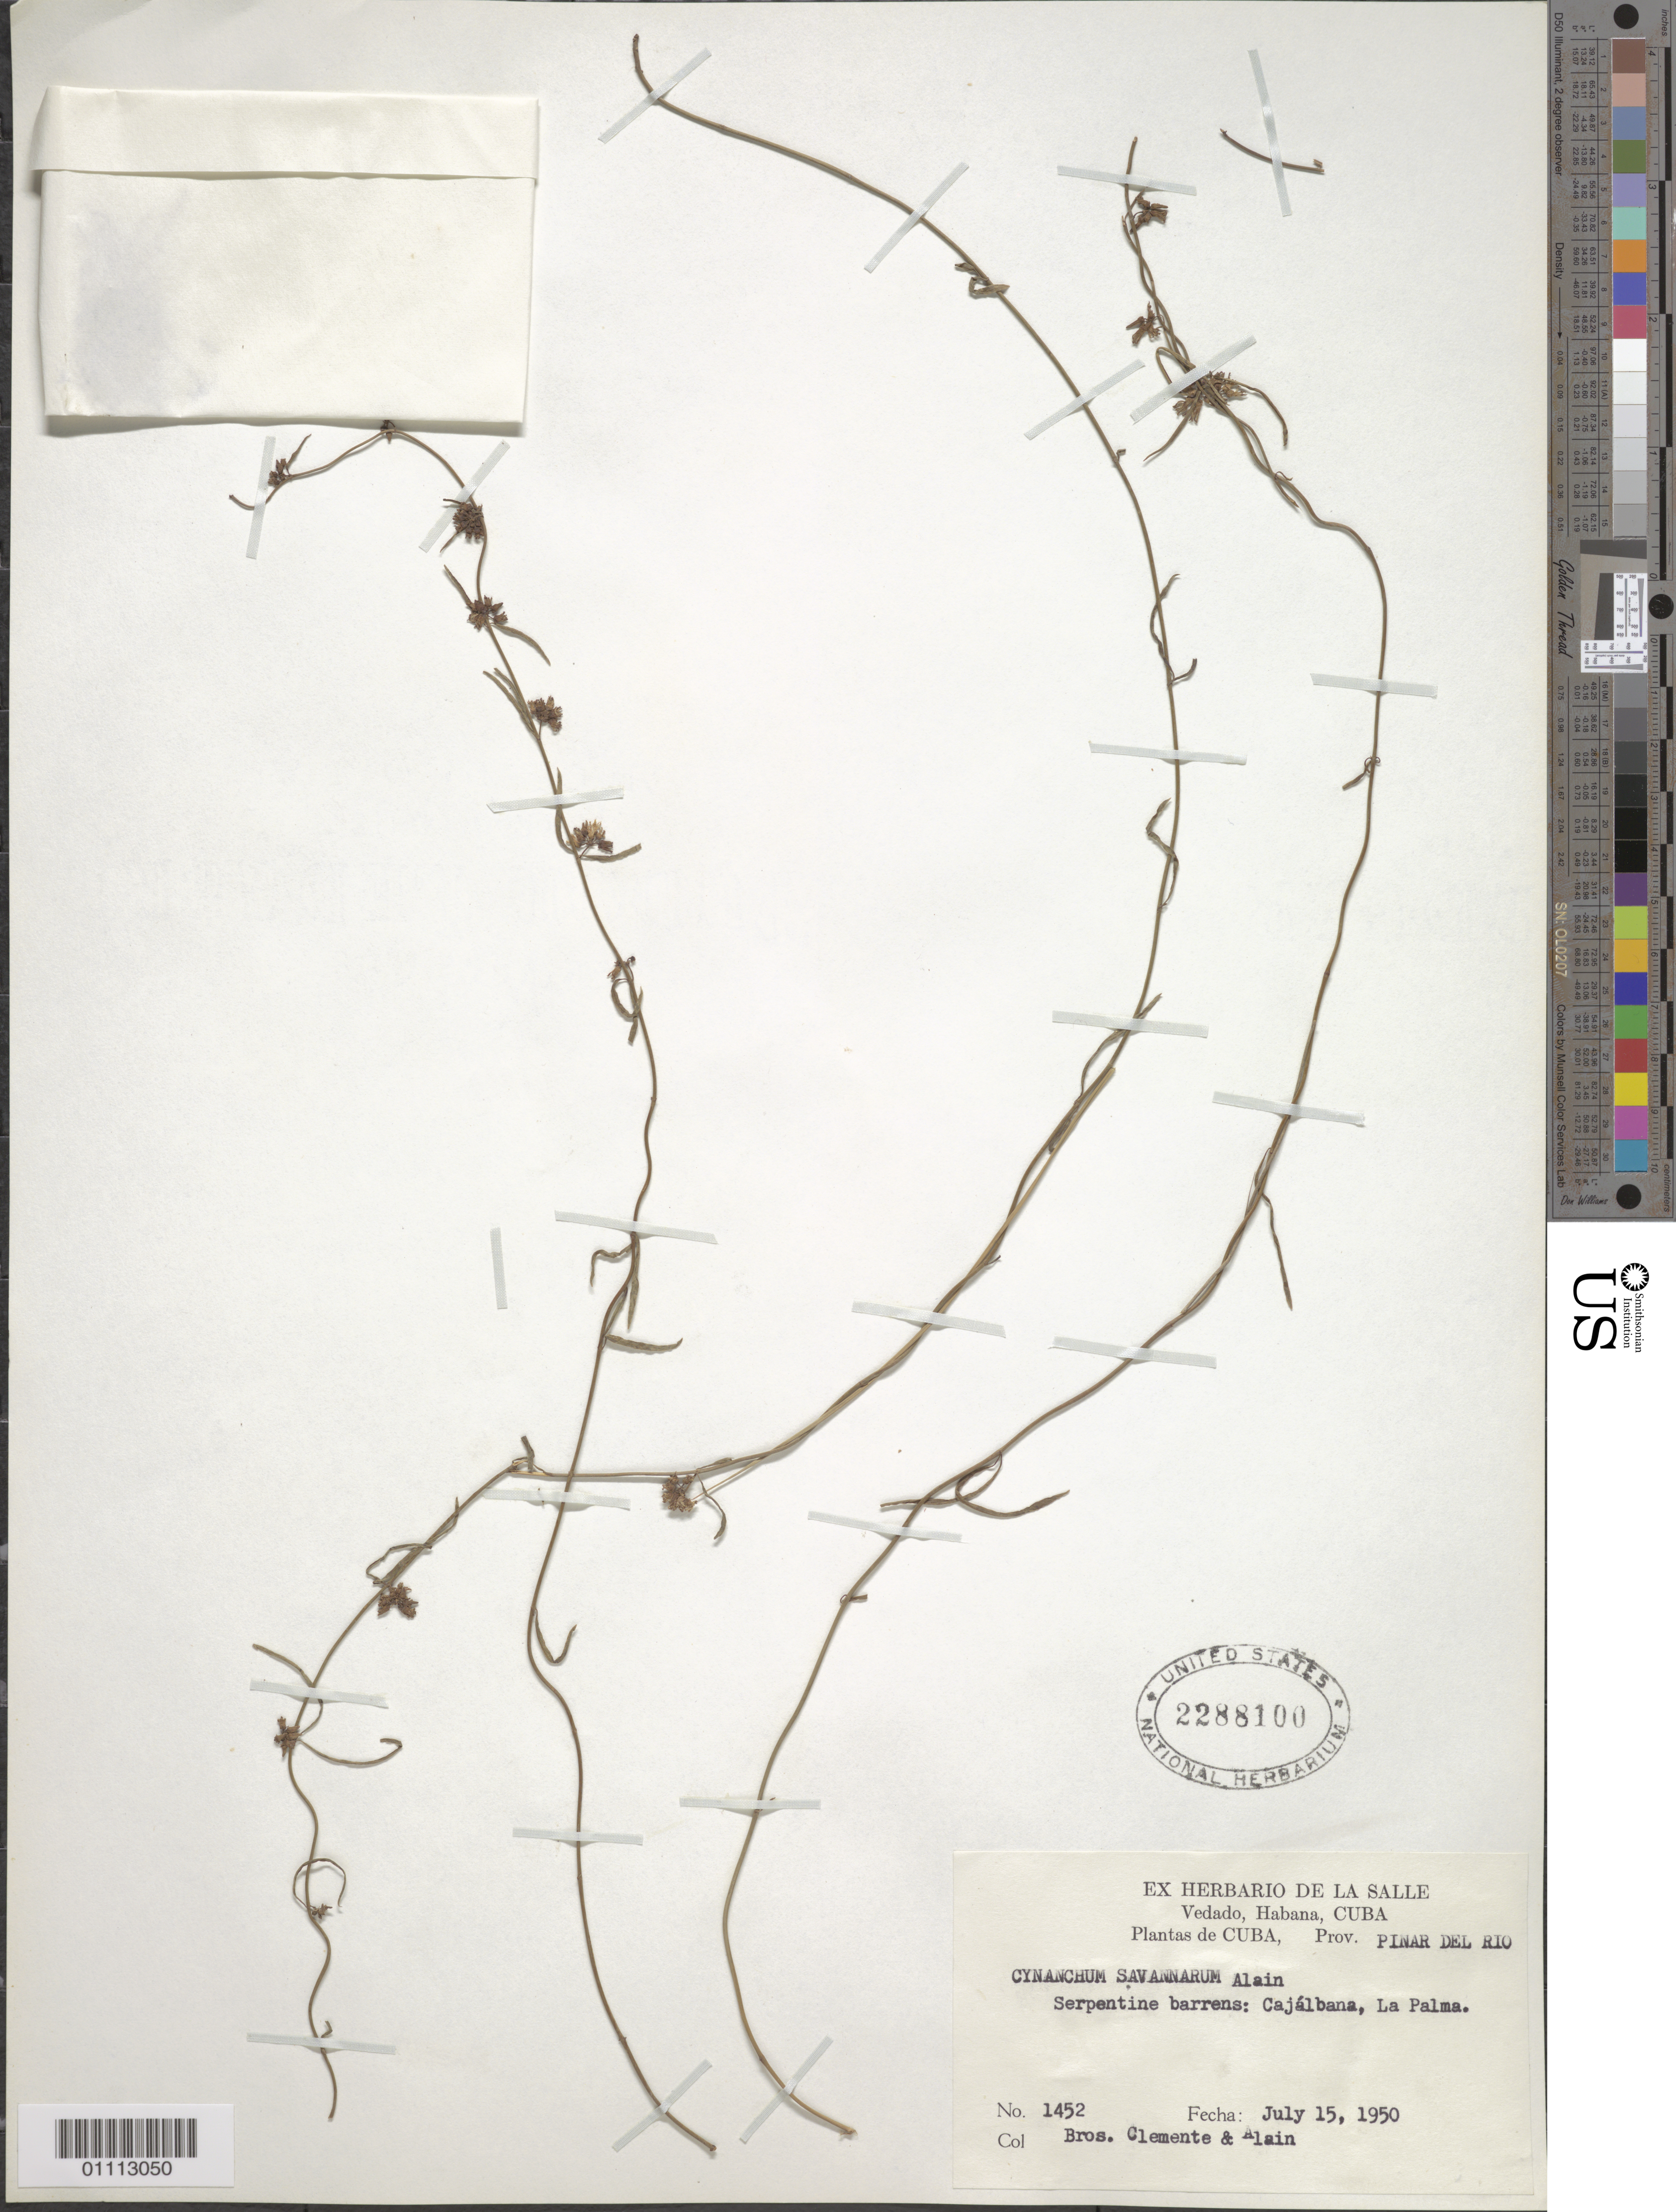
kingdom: Plantae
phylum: Tracheophyta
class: Magnoliopsida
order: Gentianales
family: Apocynaceae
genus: Cynanchum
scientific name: Cynanchum savannarum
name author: Alain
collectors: Bro. Clemente & A. H. Liogier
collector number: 1452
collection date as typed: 15 Jul 1950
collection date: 1950-07-15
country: Cuba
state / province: Pinar del Rio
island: Cuba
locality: Serpentine barrens: Cajabana, La Palma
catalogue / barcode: US 2288100